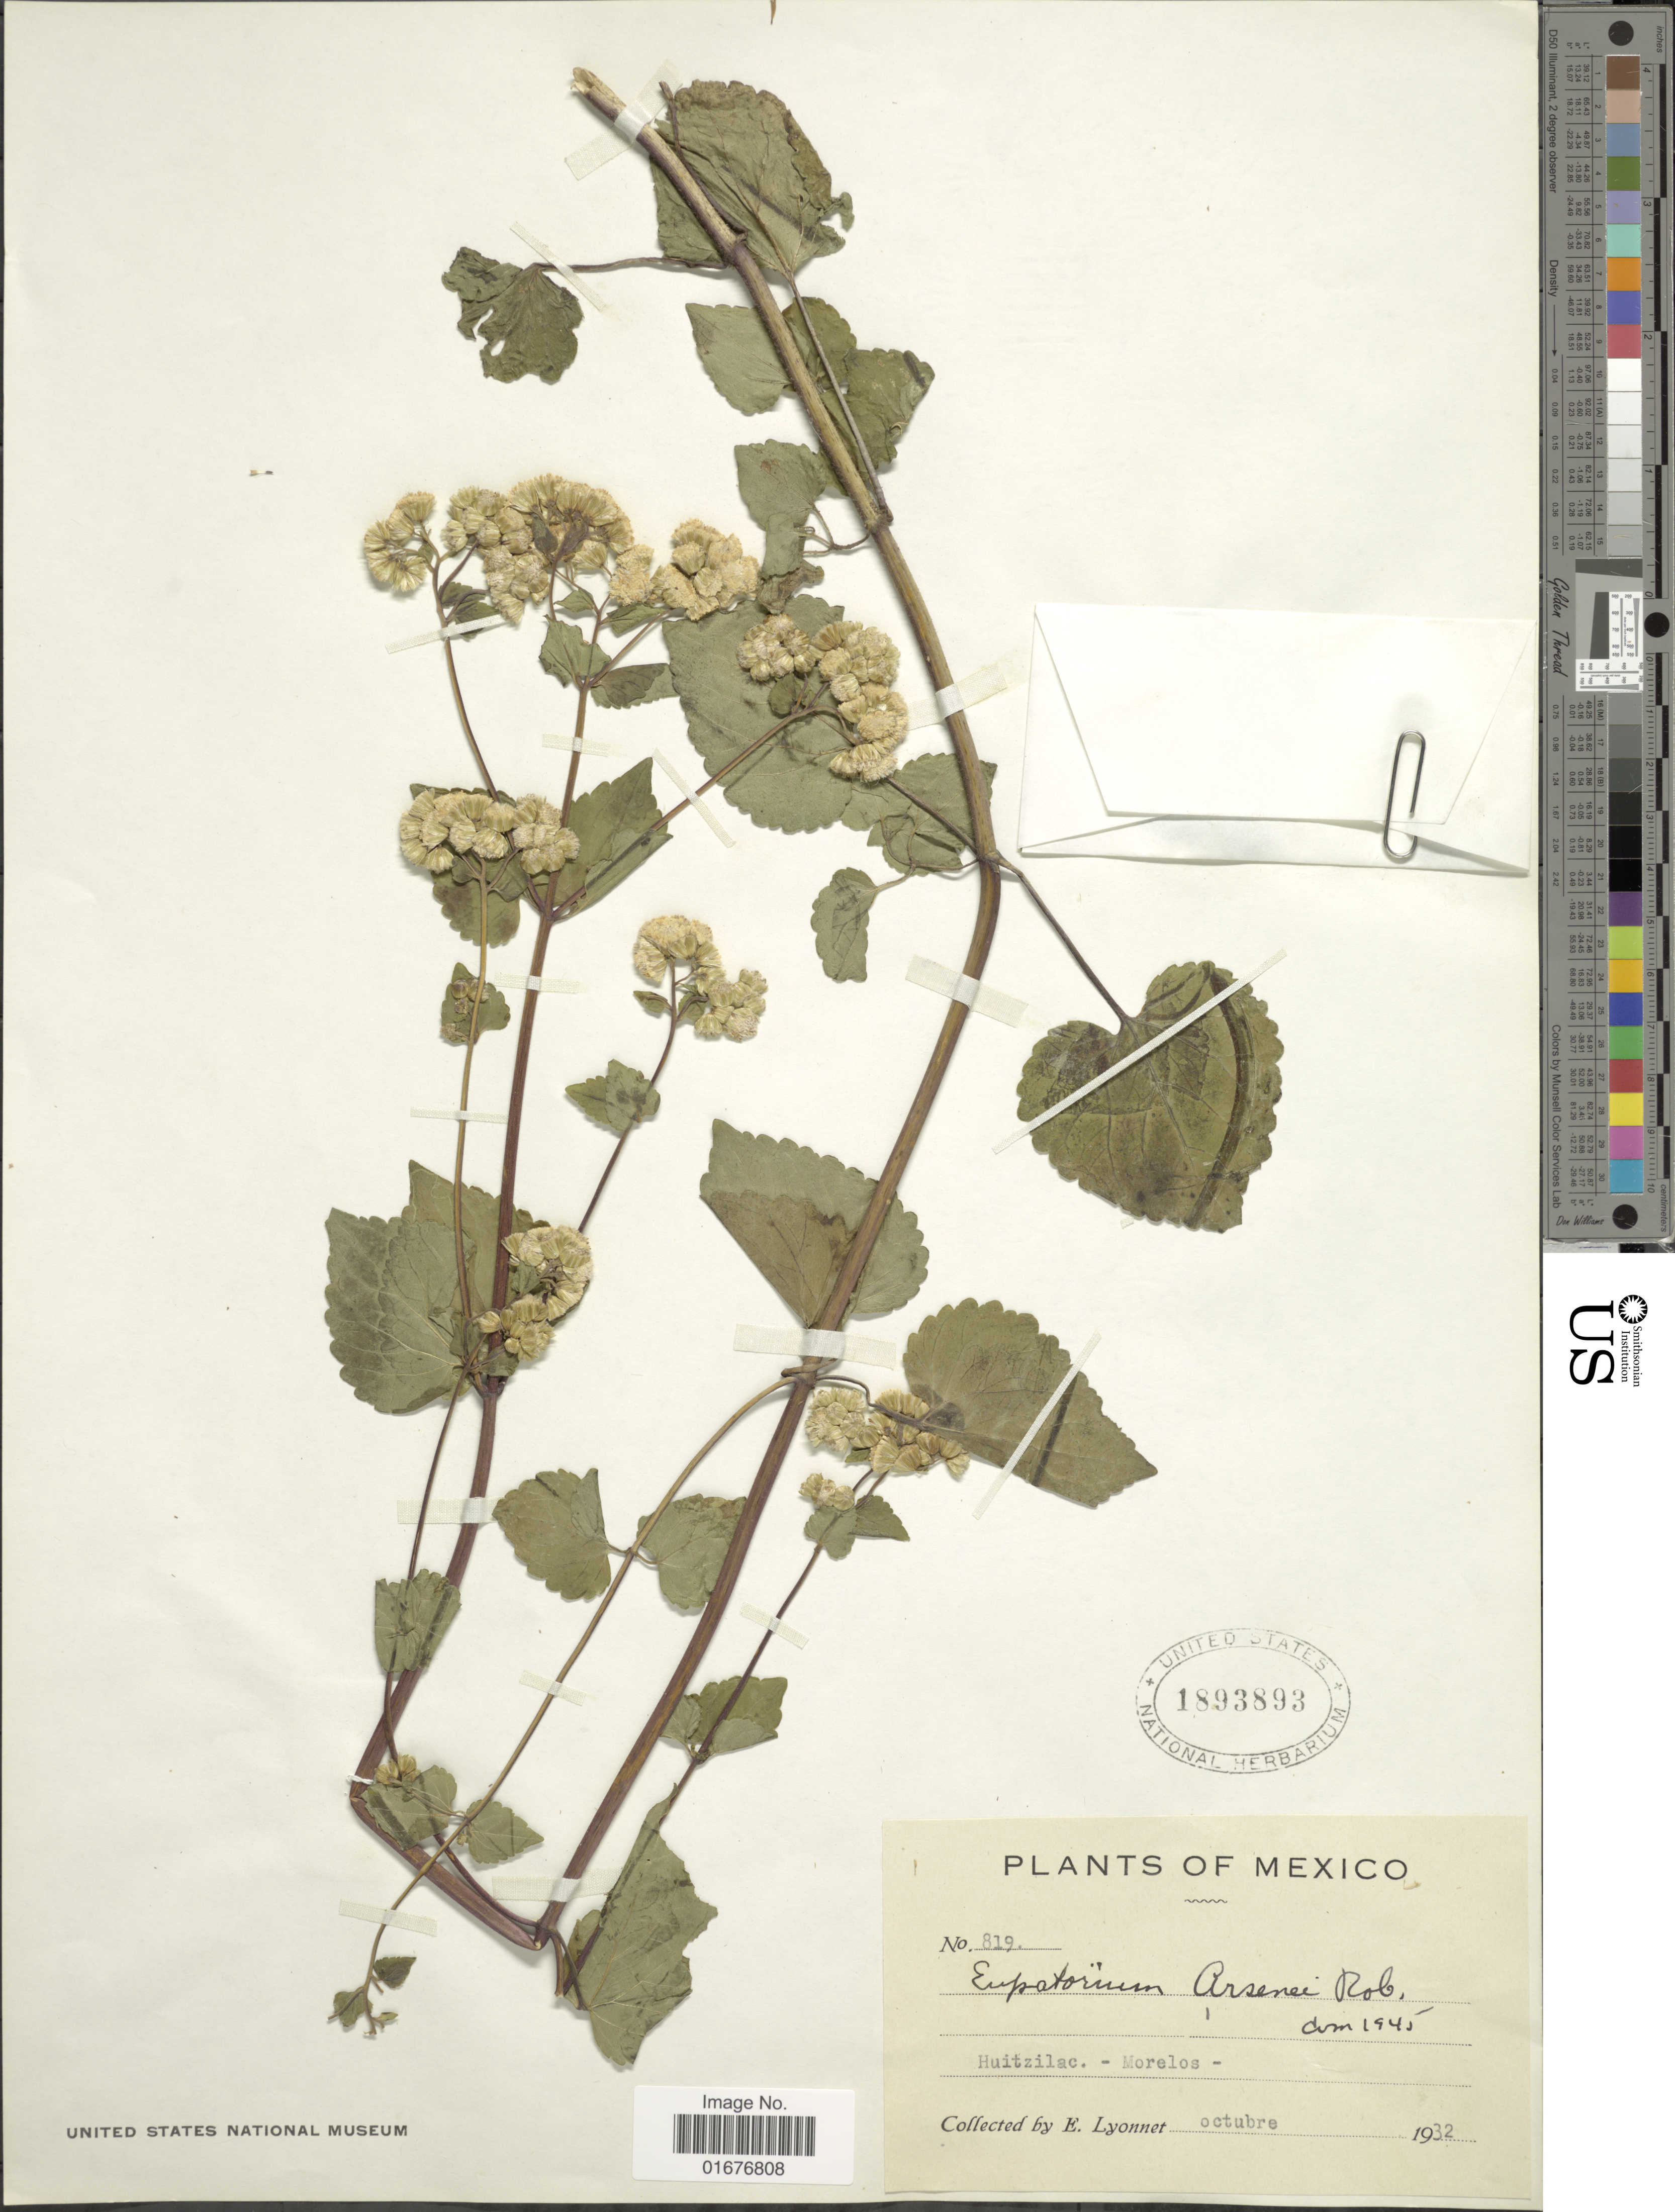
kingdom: Plantae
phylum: Tracheophyta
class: Magnoliopsida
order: Asterales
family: Asteraceae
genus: Ageratina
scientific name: Ageratina rufa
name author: (Greene) R.M. King & H. Rob.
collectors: E. Lyonnet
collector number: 819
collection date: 1932-10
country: Mexico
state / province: Morelos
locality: Huitzilac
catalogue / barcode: US 1893893